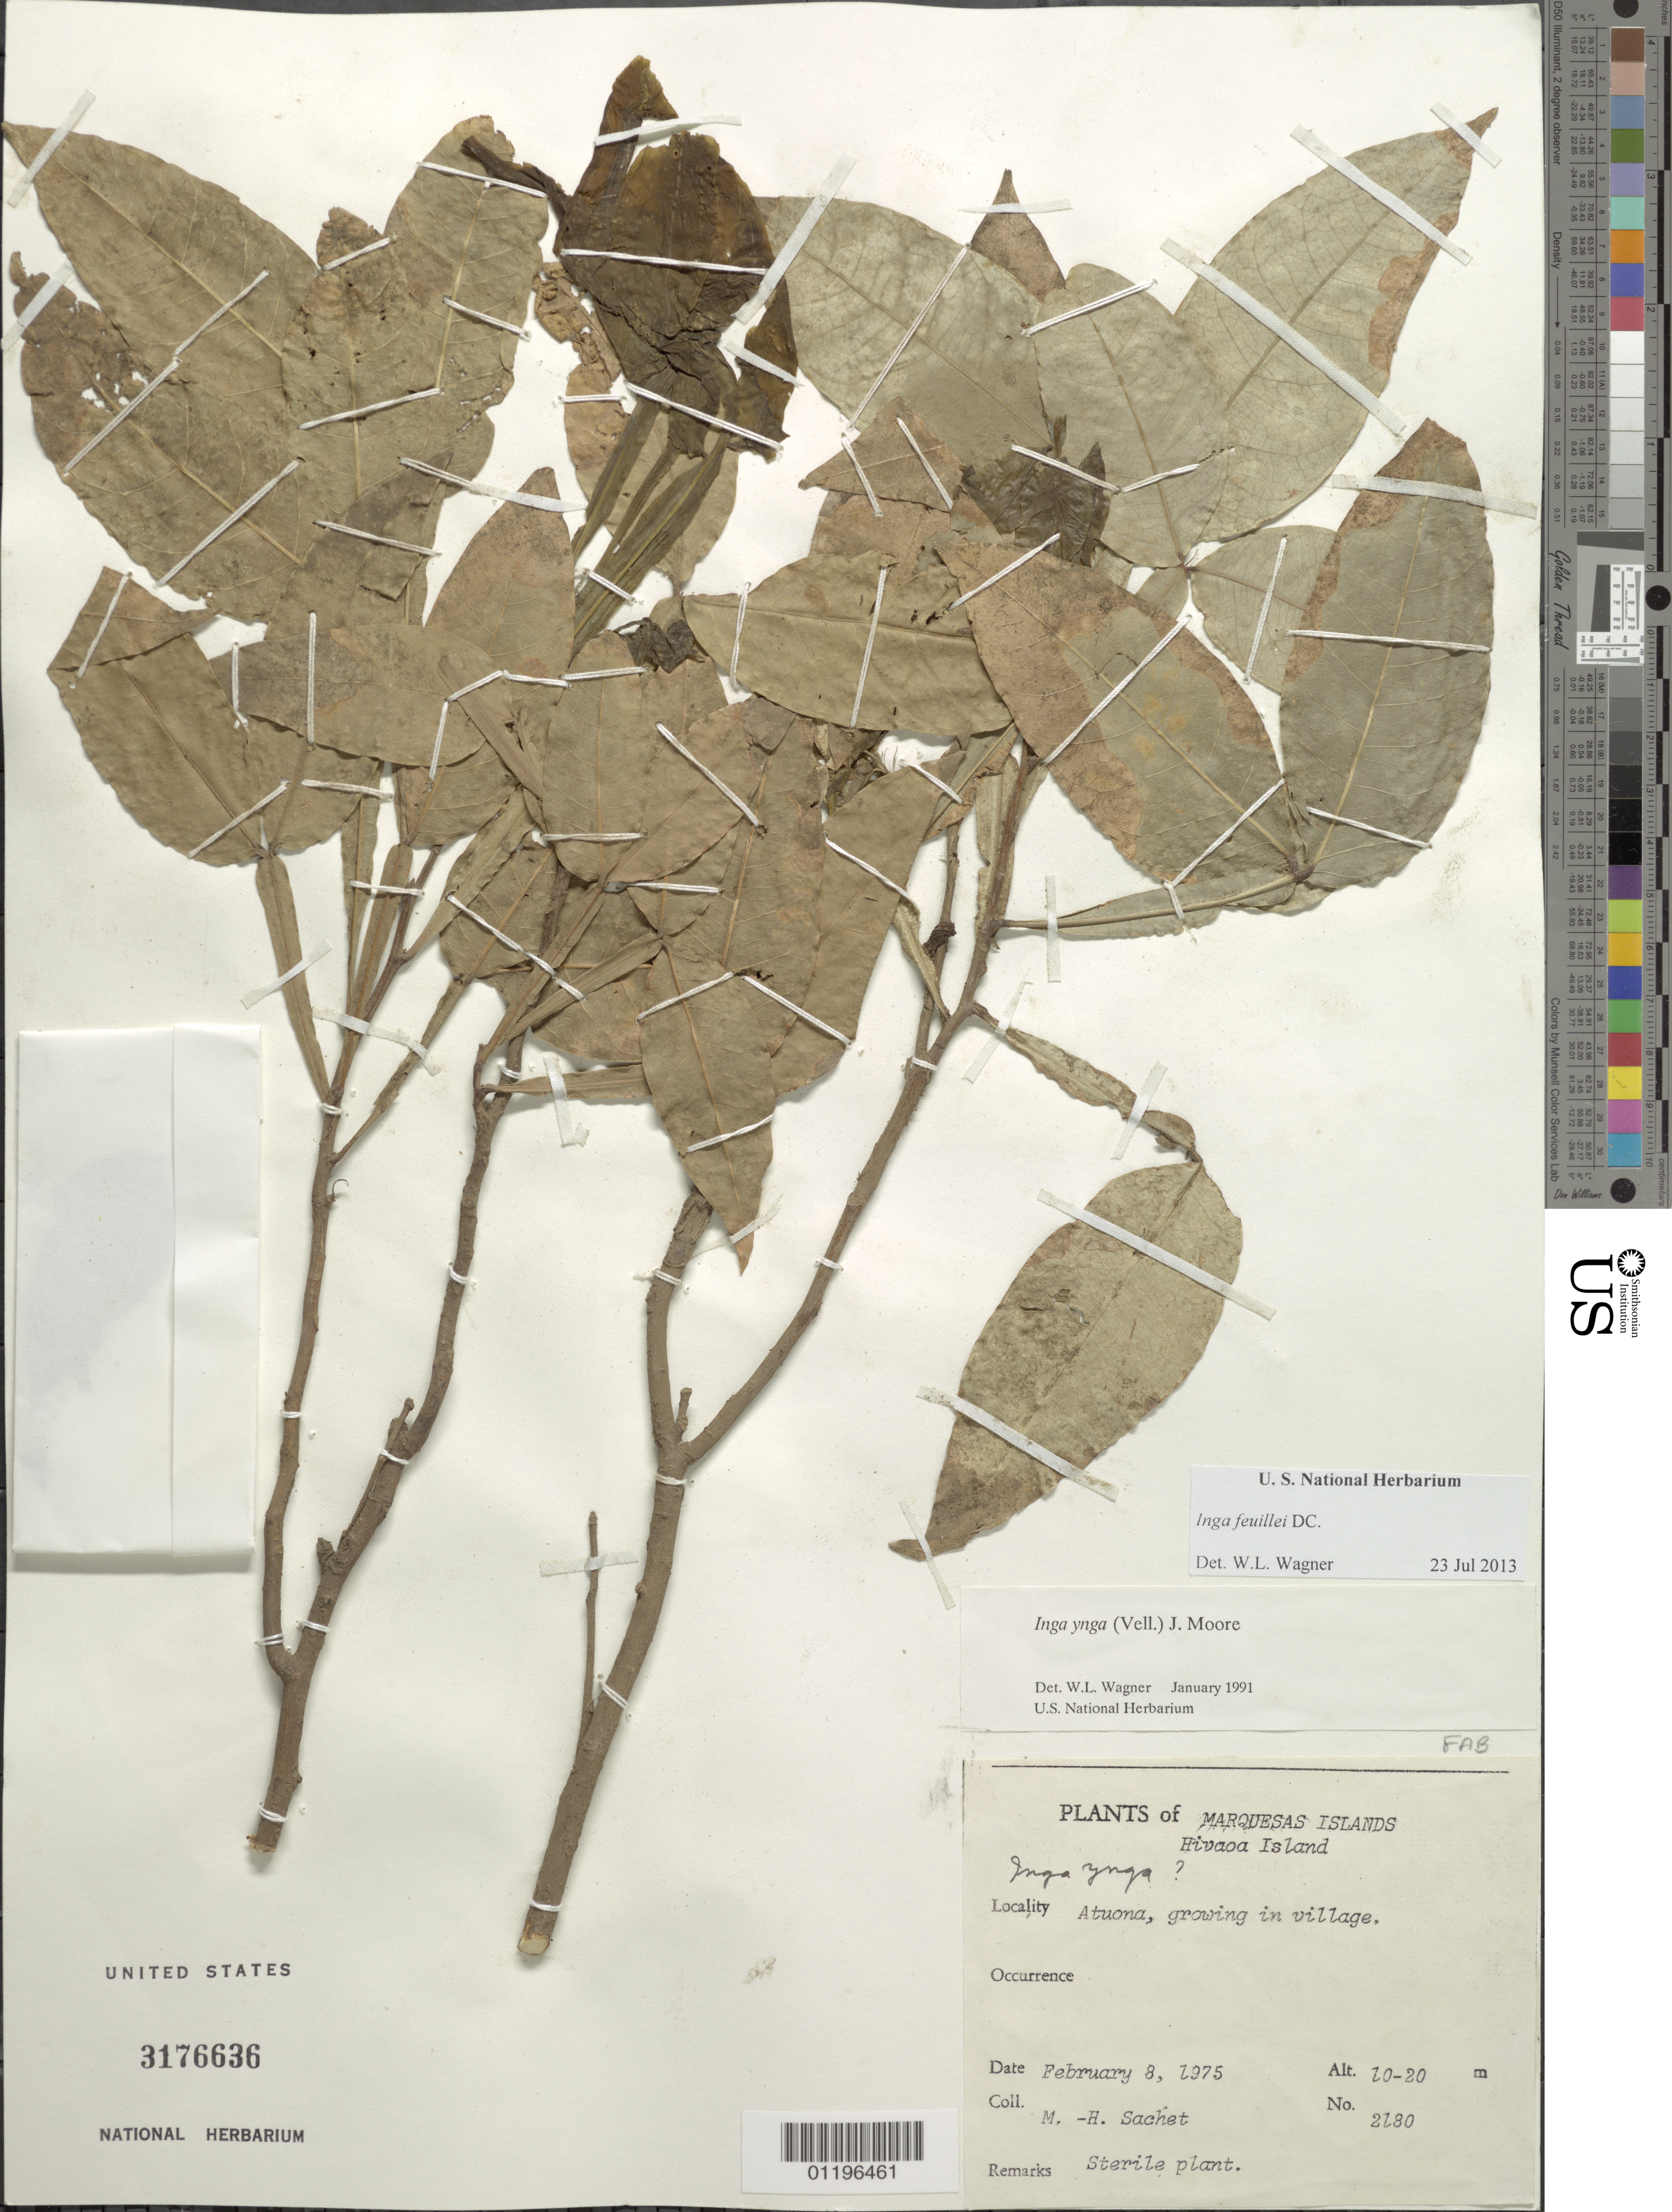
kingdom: Plantae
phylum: Tracheophyta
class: Magnoliopsida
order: Fabales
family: Fabaceae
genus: Inga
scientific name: Inga feuillei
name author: DC.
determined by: Lorence, David H., (PTBG), National Tropical Botanical Garden (UNITED STATES)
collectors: M.-H. Sachet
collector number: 2180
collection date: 1975-02-08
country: French Polynesia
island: Hiva Oa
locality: Atuona, growing in village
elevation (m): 10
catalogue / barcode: US 3176636